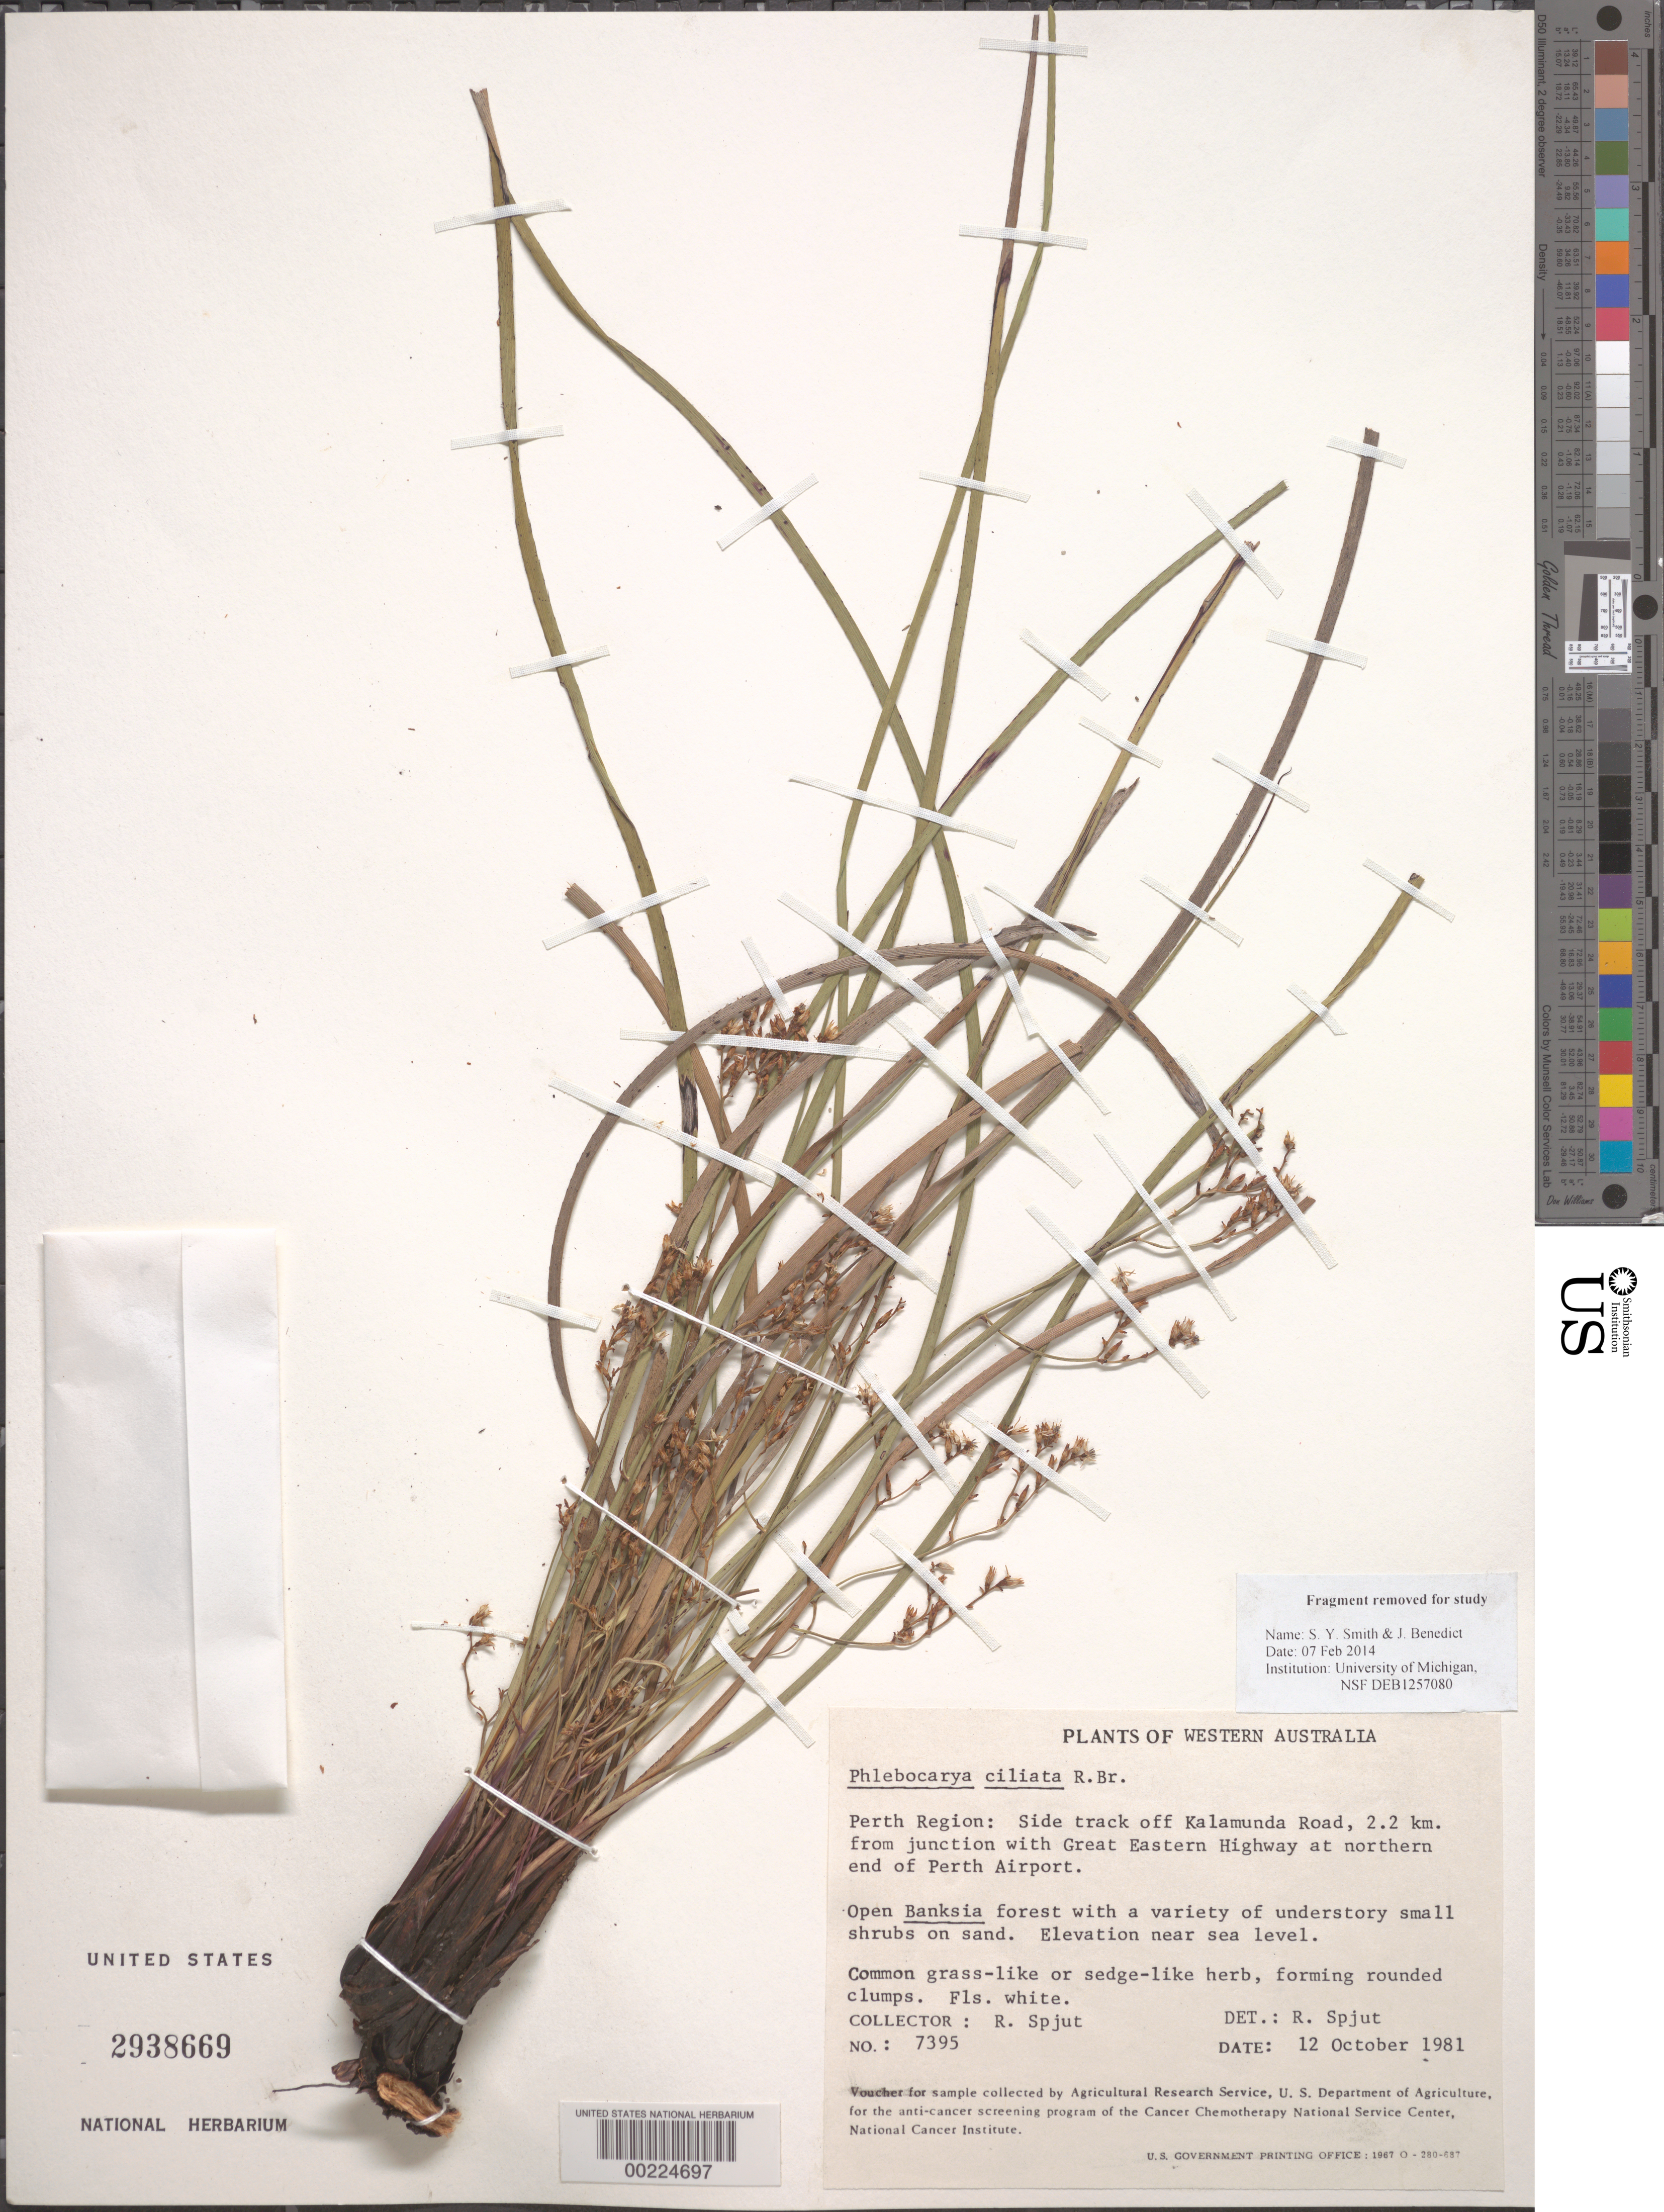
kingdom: Plantae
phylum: Tracheophyta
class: Liliopsida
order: Commelinales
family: Haemodoraceae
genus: Phlebocarya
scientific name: Phlebocarya ciliata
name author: R. Br.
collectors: R. Spjut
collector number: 7395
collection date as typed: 12 Oct 1981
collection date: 1981-10-12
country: Australia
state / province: Western Australia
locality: Perth region: side track off kalamunda rd, 2.2 km from junction w/great eastern highway at northern end of perth airport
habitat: Open forest w/variety of understory small shrubs on sand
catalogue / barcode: US 2938669